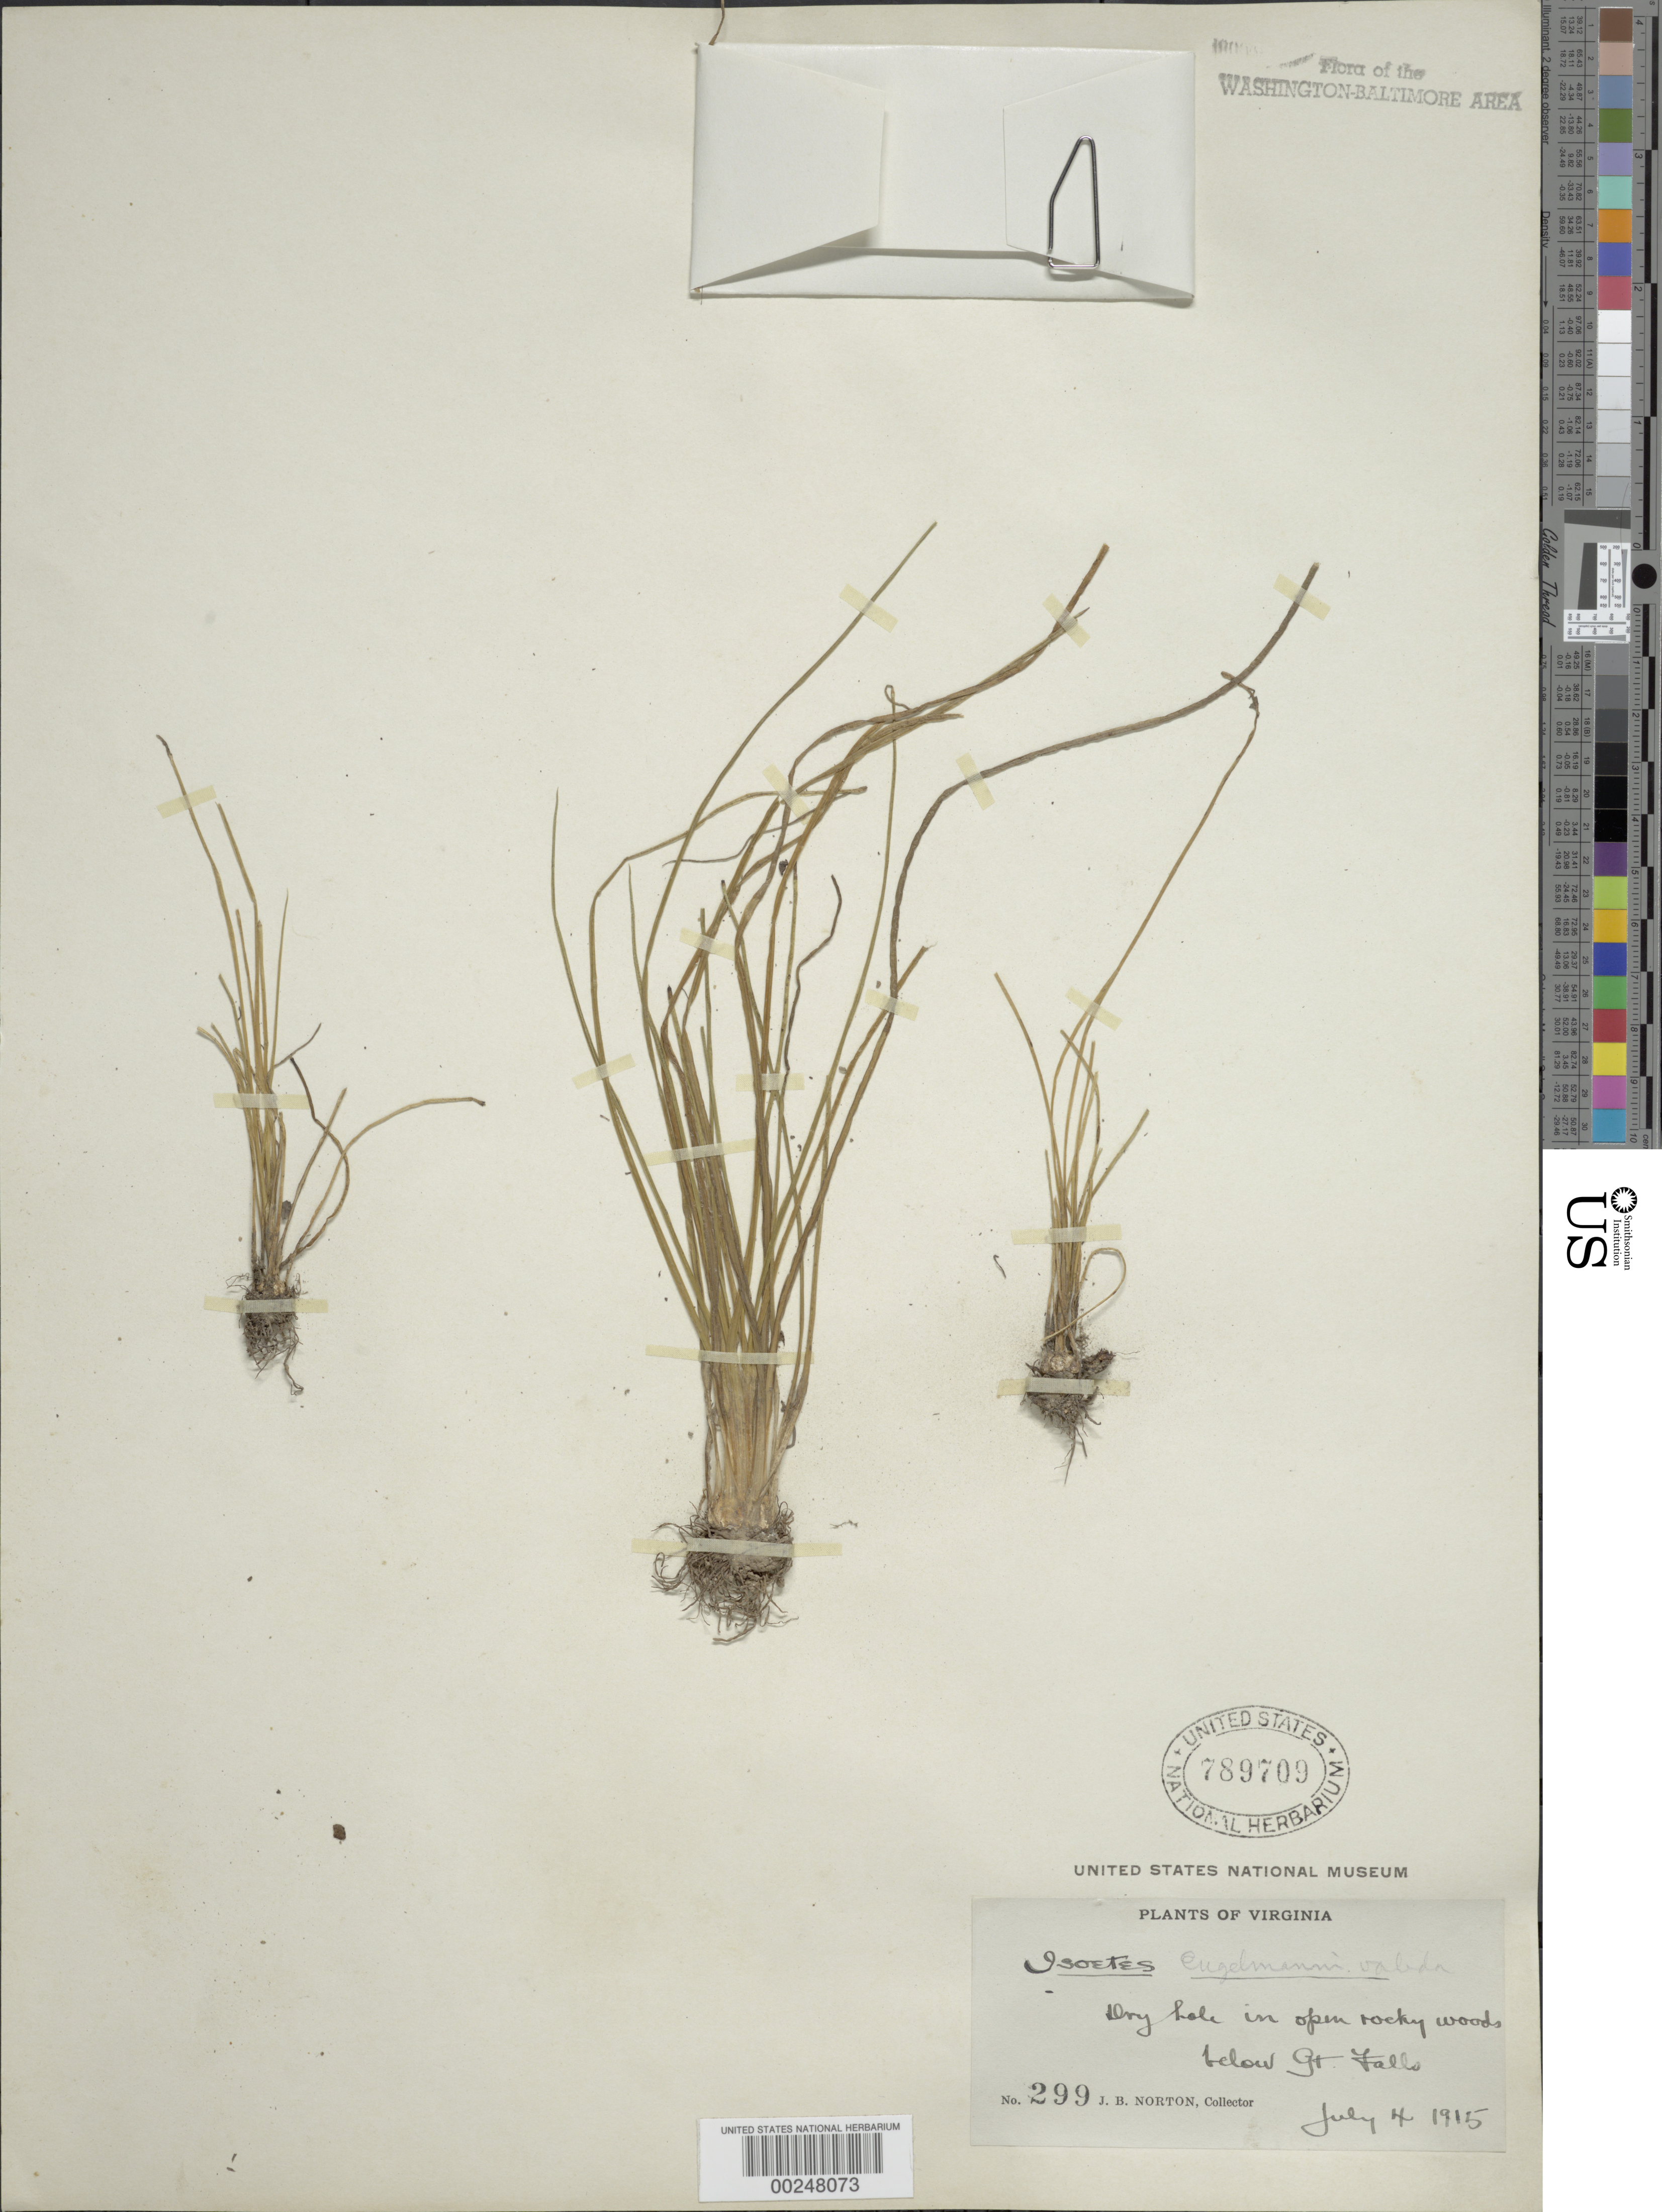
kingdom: Plantae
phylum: Tracheophyta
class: Lycopodiopsida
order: Isoetales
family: Isoetaceae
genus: Isoetes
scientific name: Isoetes engelmannii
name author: A. Braun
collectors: J. Norton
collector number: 299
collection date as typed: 04 Jul 1915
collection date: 1915-07-04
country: United States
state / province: Virginia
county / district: Fairfax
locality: Below Great Falls C. and O. Canal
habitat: Dry hole in open rocky roods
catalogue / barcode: US 789709